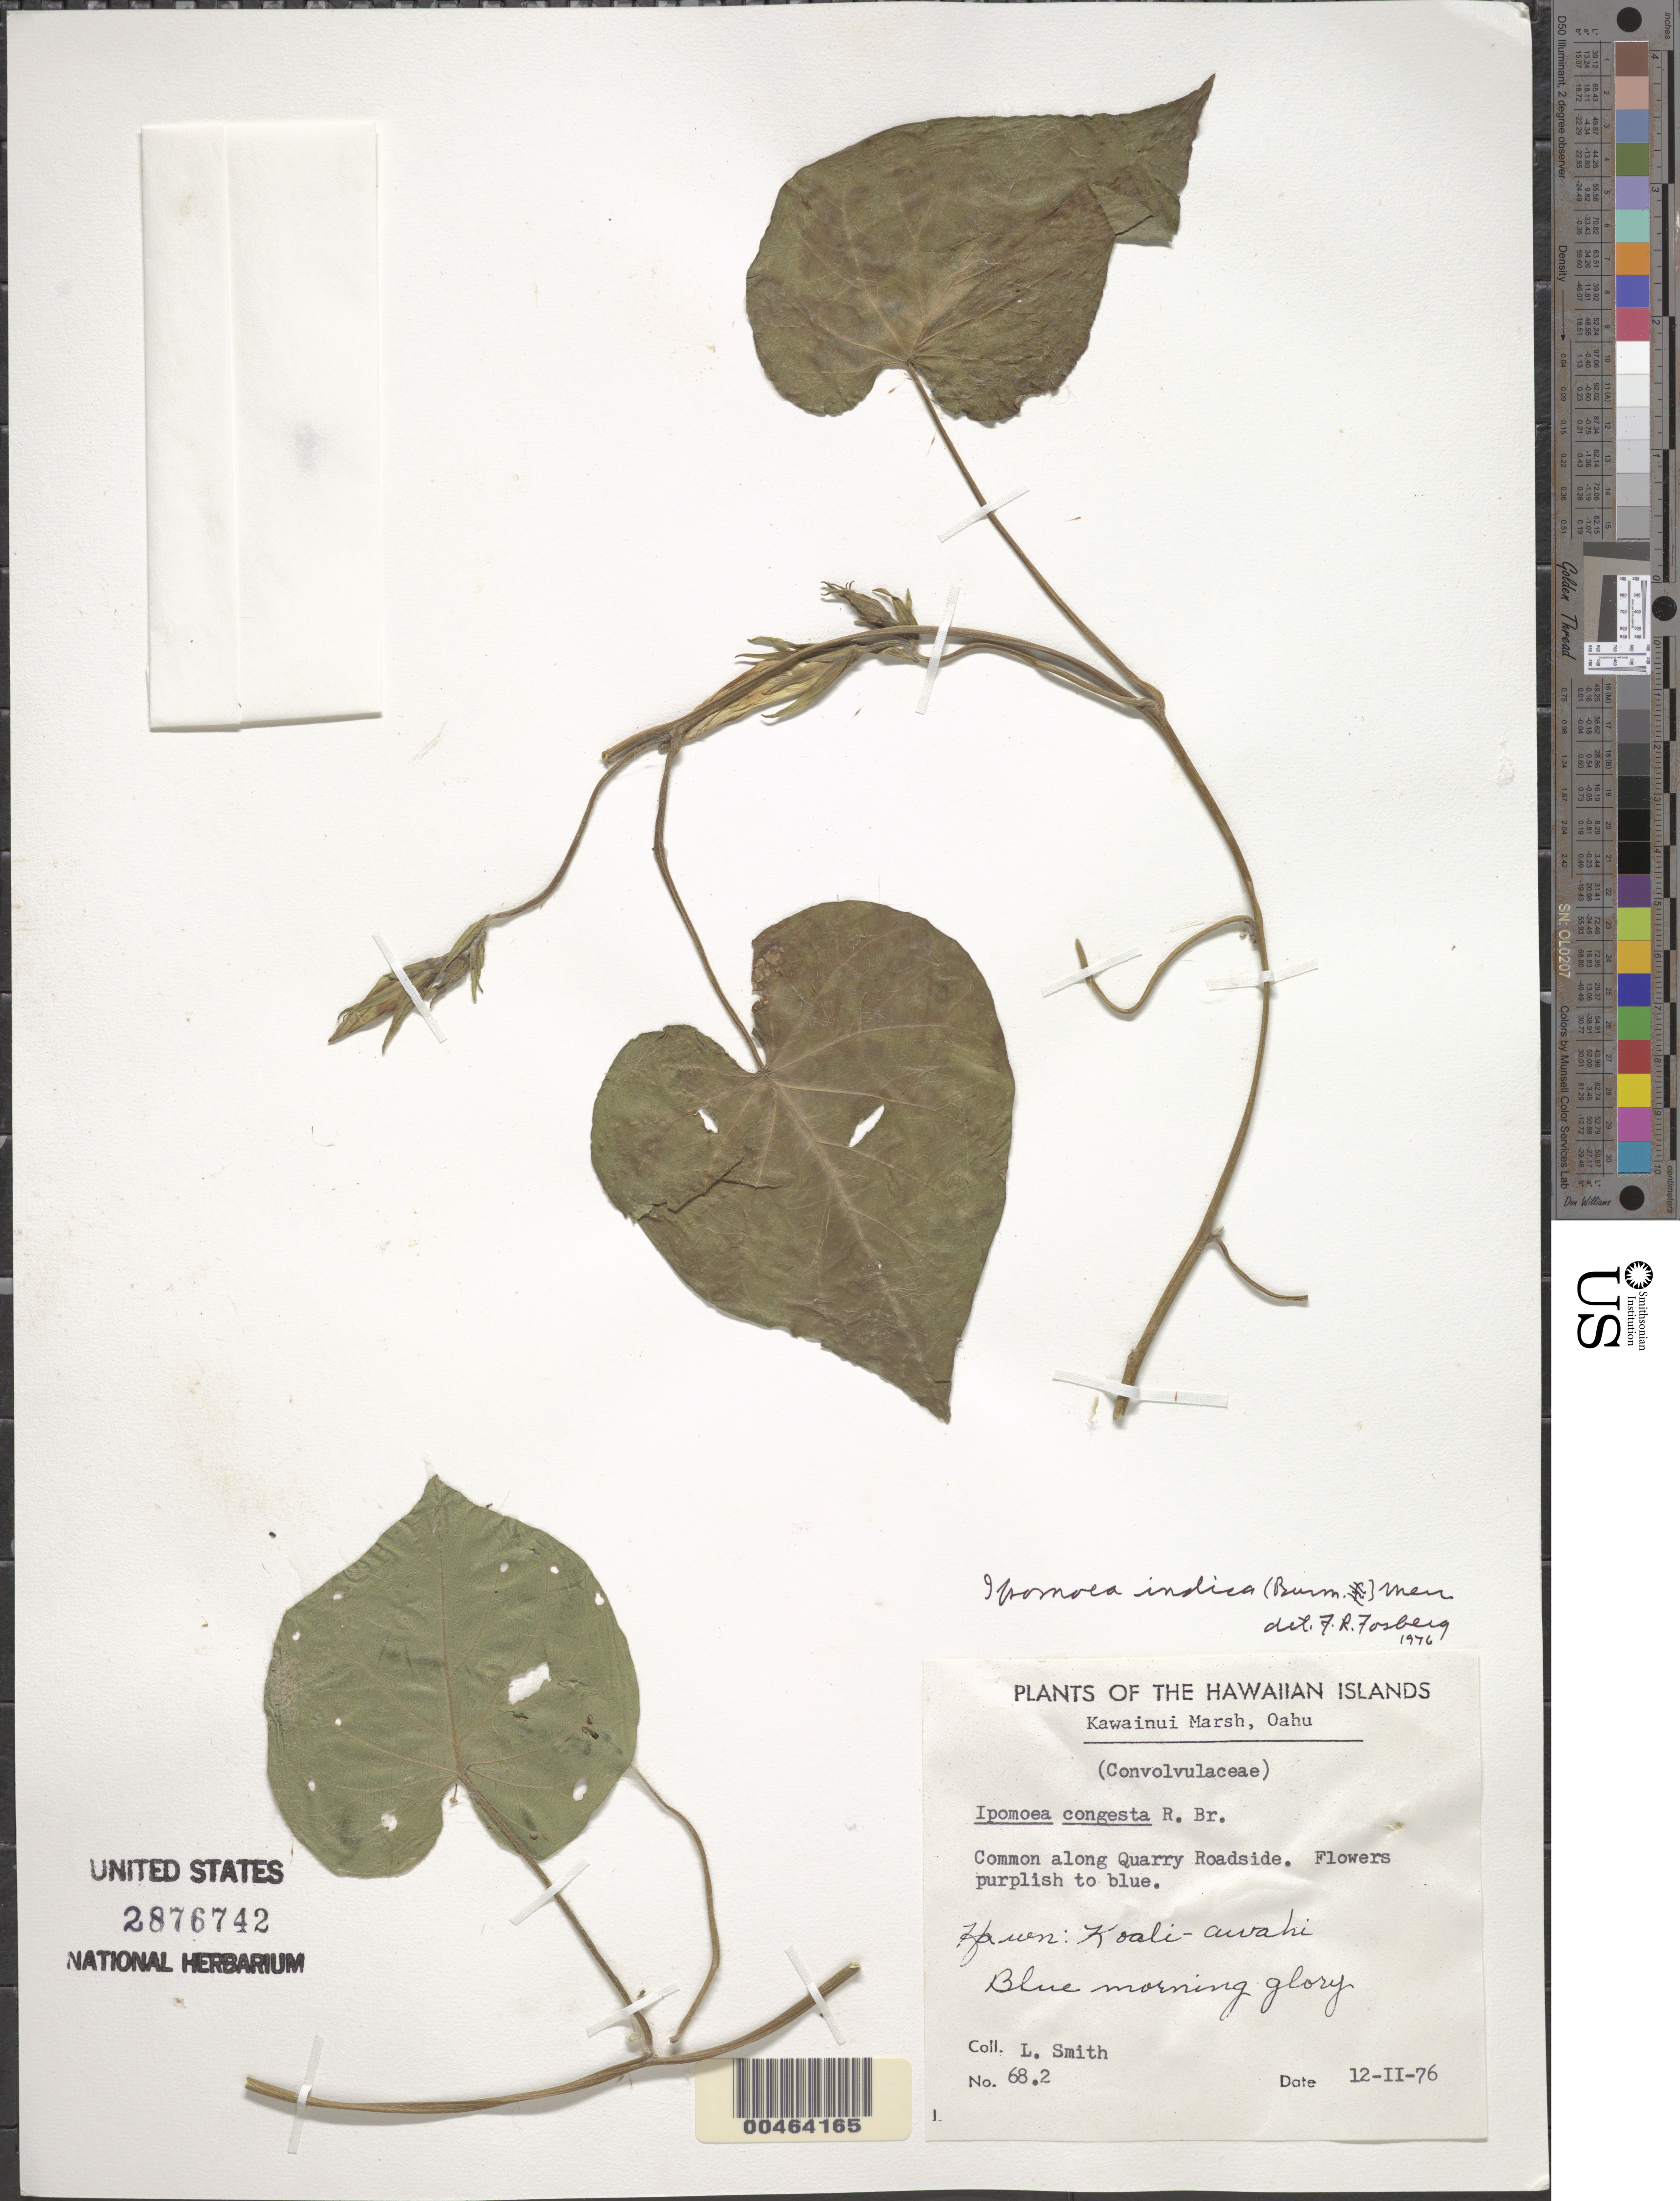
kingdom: Plantae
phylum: Tracheophyta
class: Magnoliopsida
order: Solanales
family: Convolvulaceae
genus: Ipomoea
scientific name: Ipomoea indica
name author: (Burm.) Merr.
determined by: Fosberg, F. R.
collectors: L. Smith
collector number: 68.2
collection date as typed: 12 Feb 1976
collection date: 1976-02-12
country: United States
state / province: Hawaii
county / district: Honolulu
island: Oahu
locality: Kawainui Marsh, along Quarry Roadside.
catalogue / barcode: US 2876742